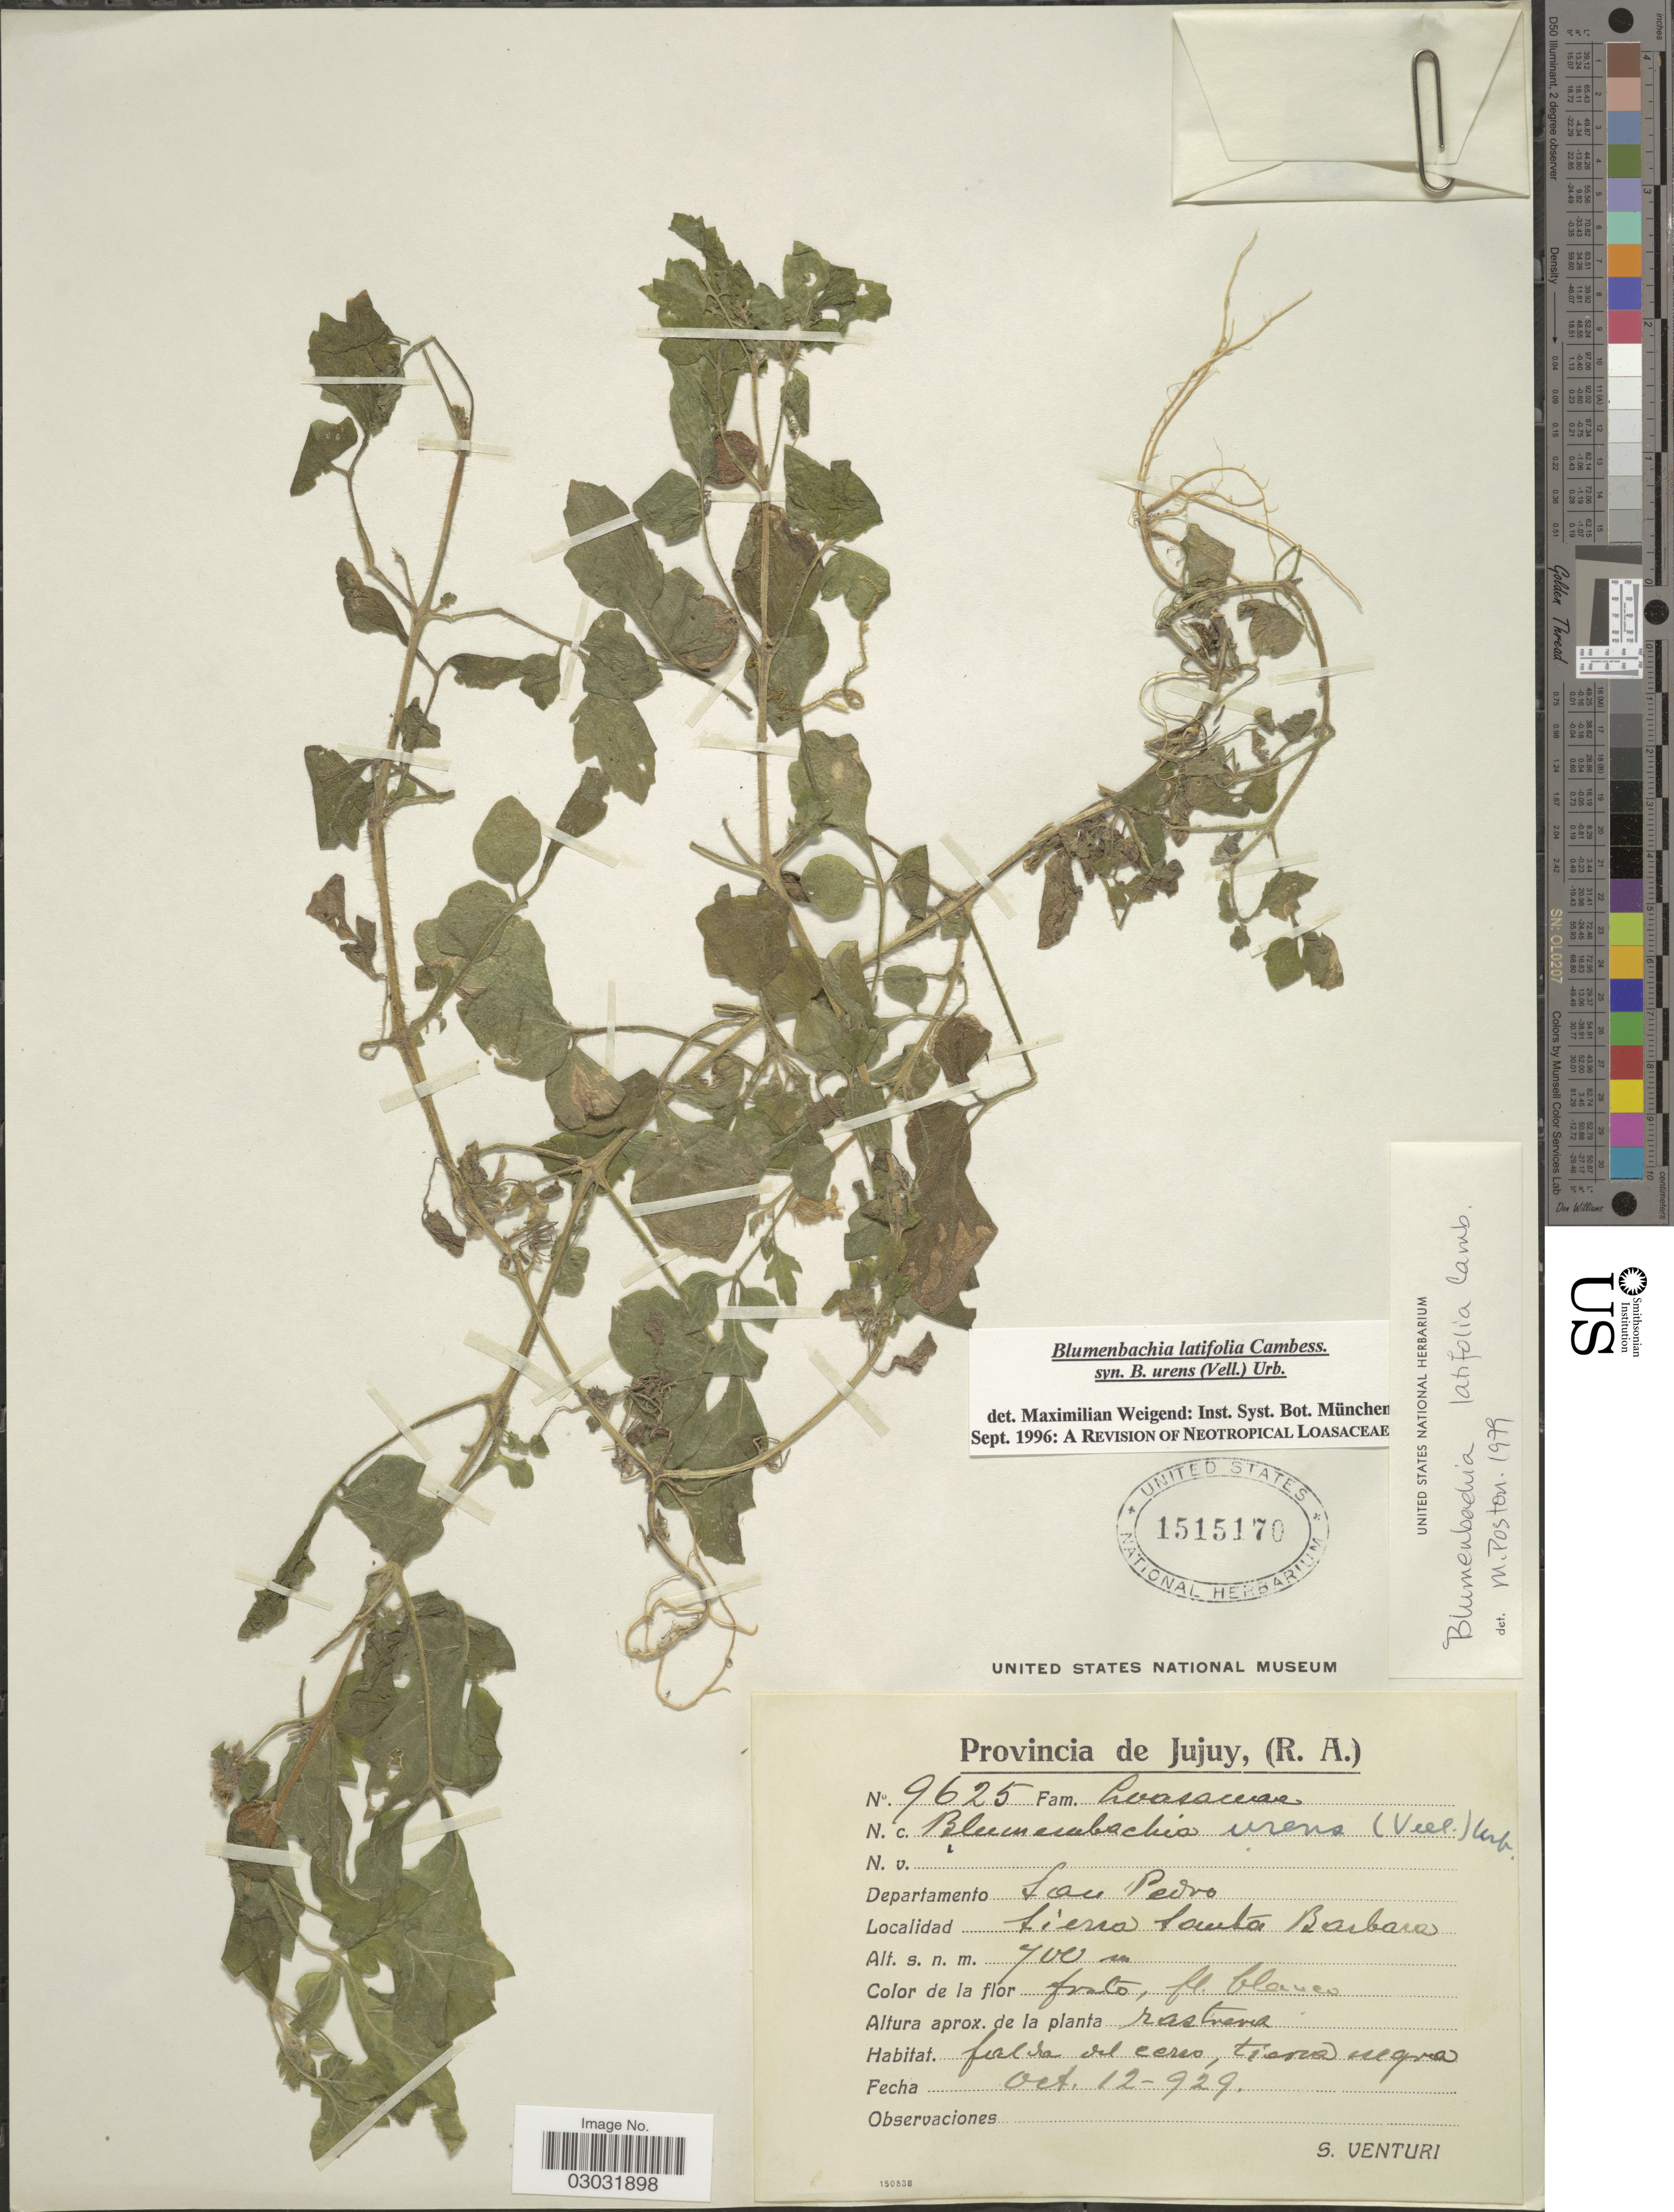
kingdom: Plantae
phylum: Tracheophyta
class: Magnoliopsida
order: Cornales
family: Loasaceae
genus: Blumenbachia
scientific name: Blumenbachia latifolia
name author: Cambess.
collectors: S. Venturi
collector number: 9625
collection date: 1929-10-12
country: Argentina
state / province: Jujuy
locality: Departamento San Pedro. Sierra Sta Barbara.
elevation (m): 700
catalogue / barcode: US 1515170